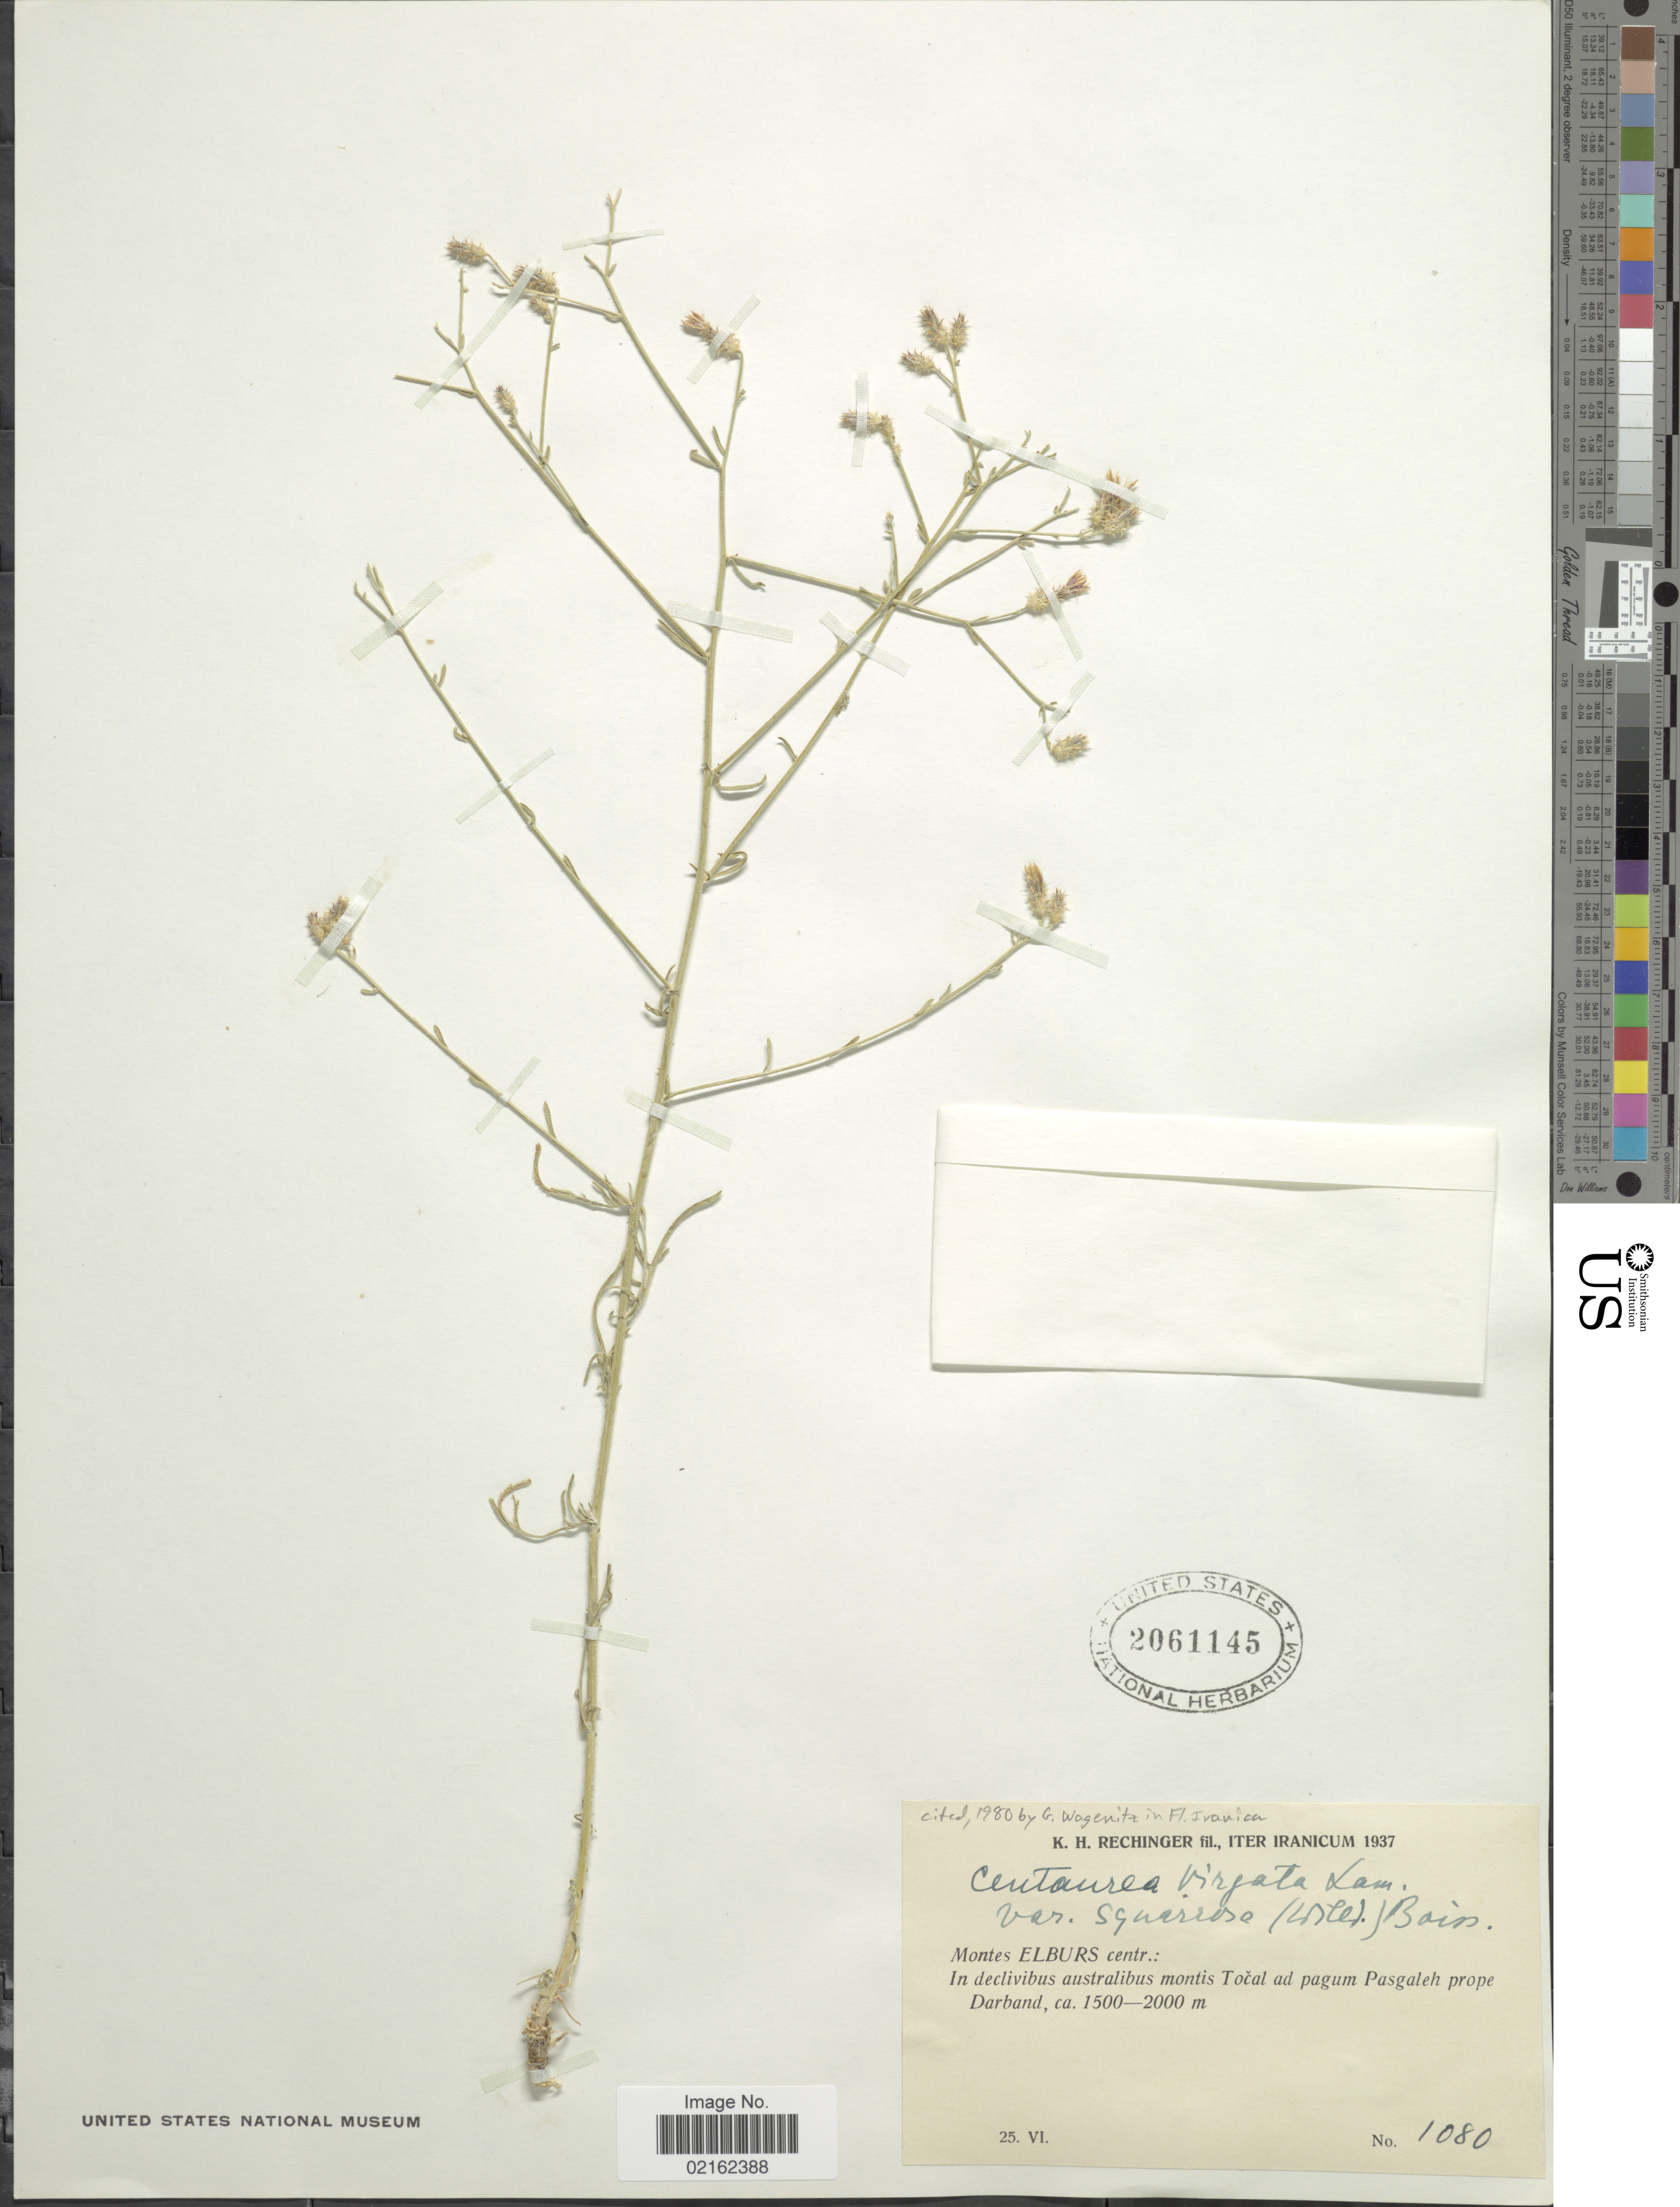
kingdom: Plantae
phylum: Tracheophyta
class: Magnoliopsida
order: Asterales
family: Asteraceae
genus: Centaurea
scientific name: Centaurea virgata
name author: Lam.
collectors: K. H. Rechinger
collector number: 1080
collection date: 1937-06-25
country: Iran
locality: Montes Elburs centr., montis Tocal ad pagum Pasgaleh prope Darband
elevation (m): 1500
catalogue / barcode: US 2061145